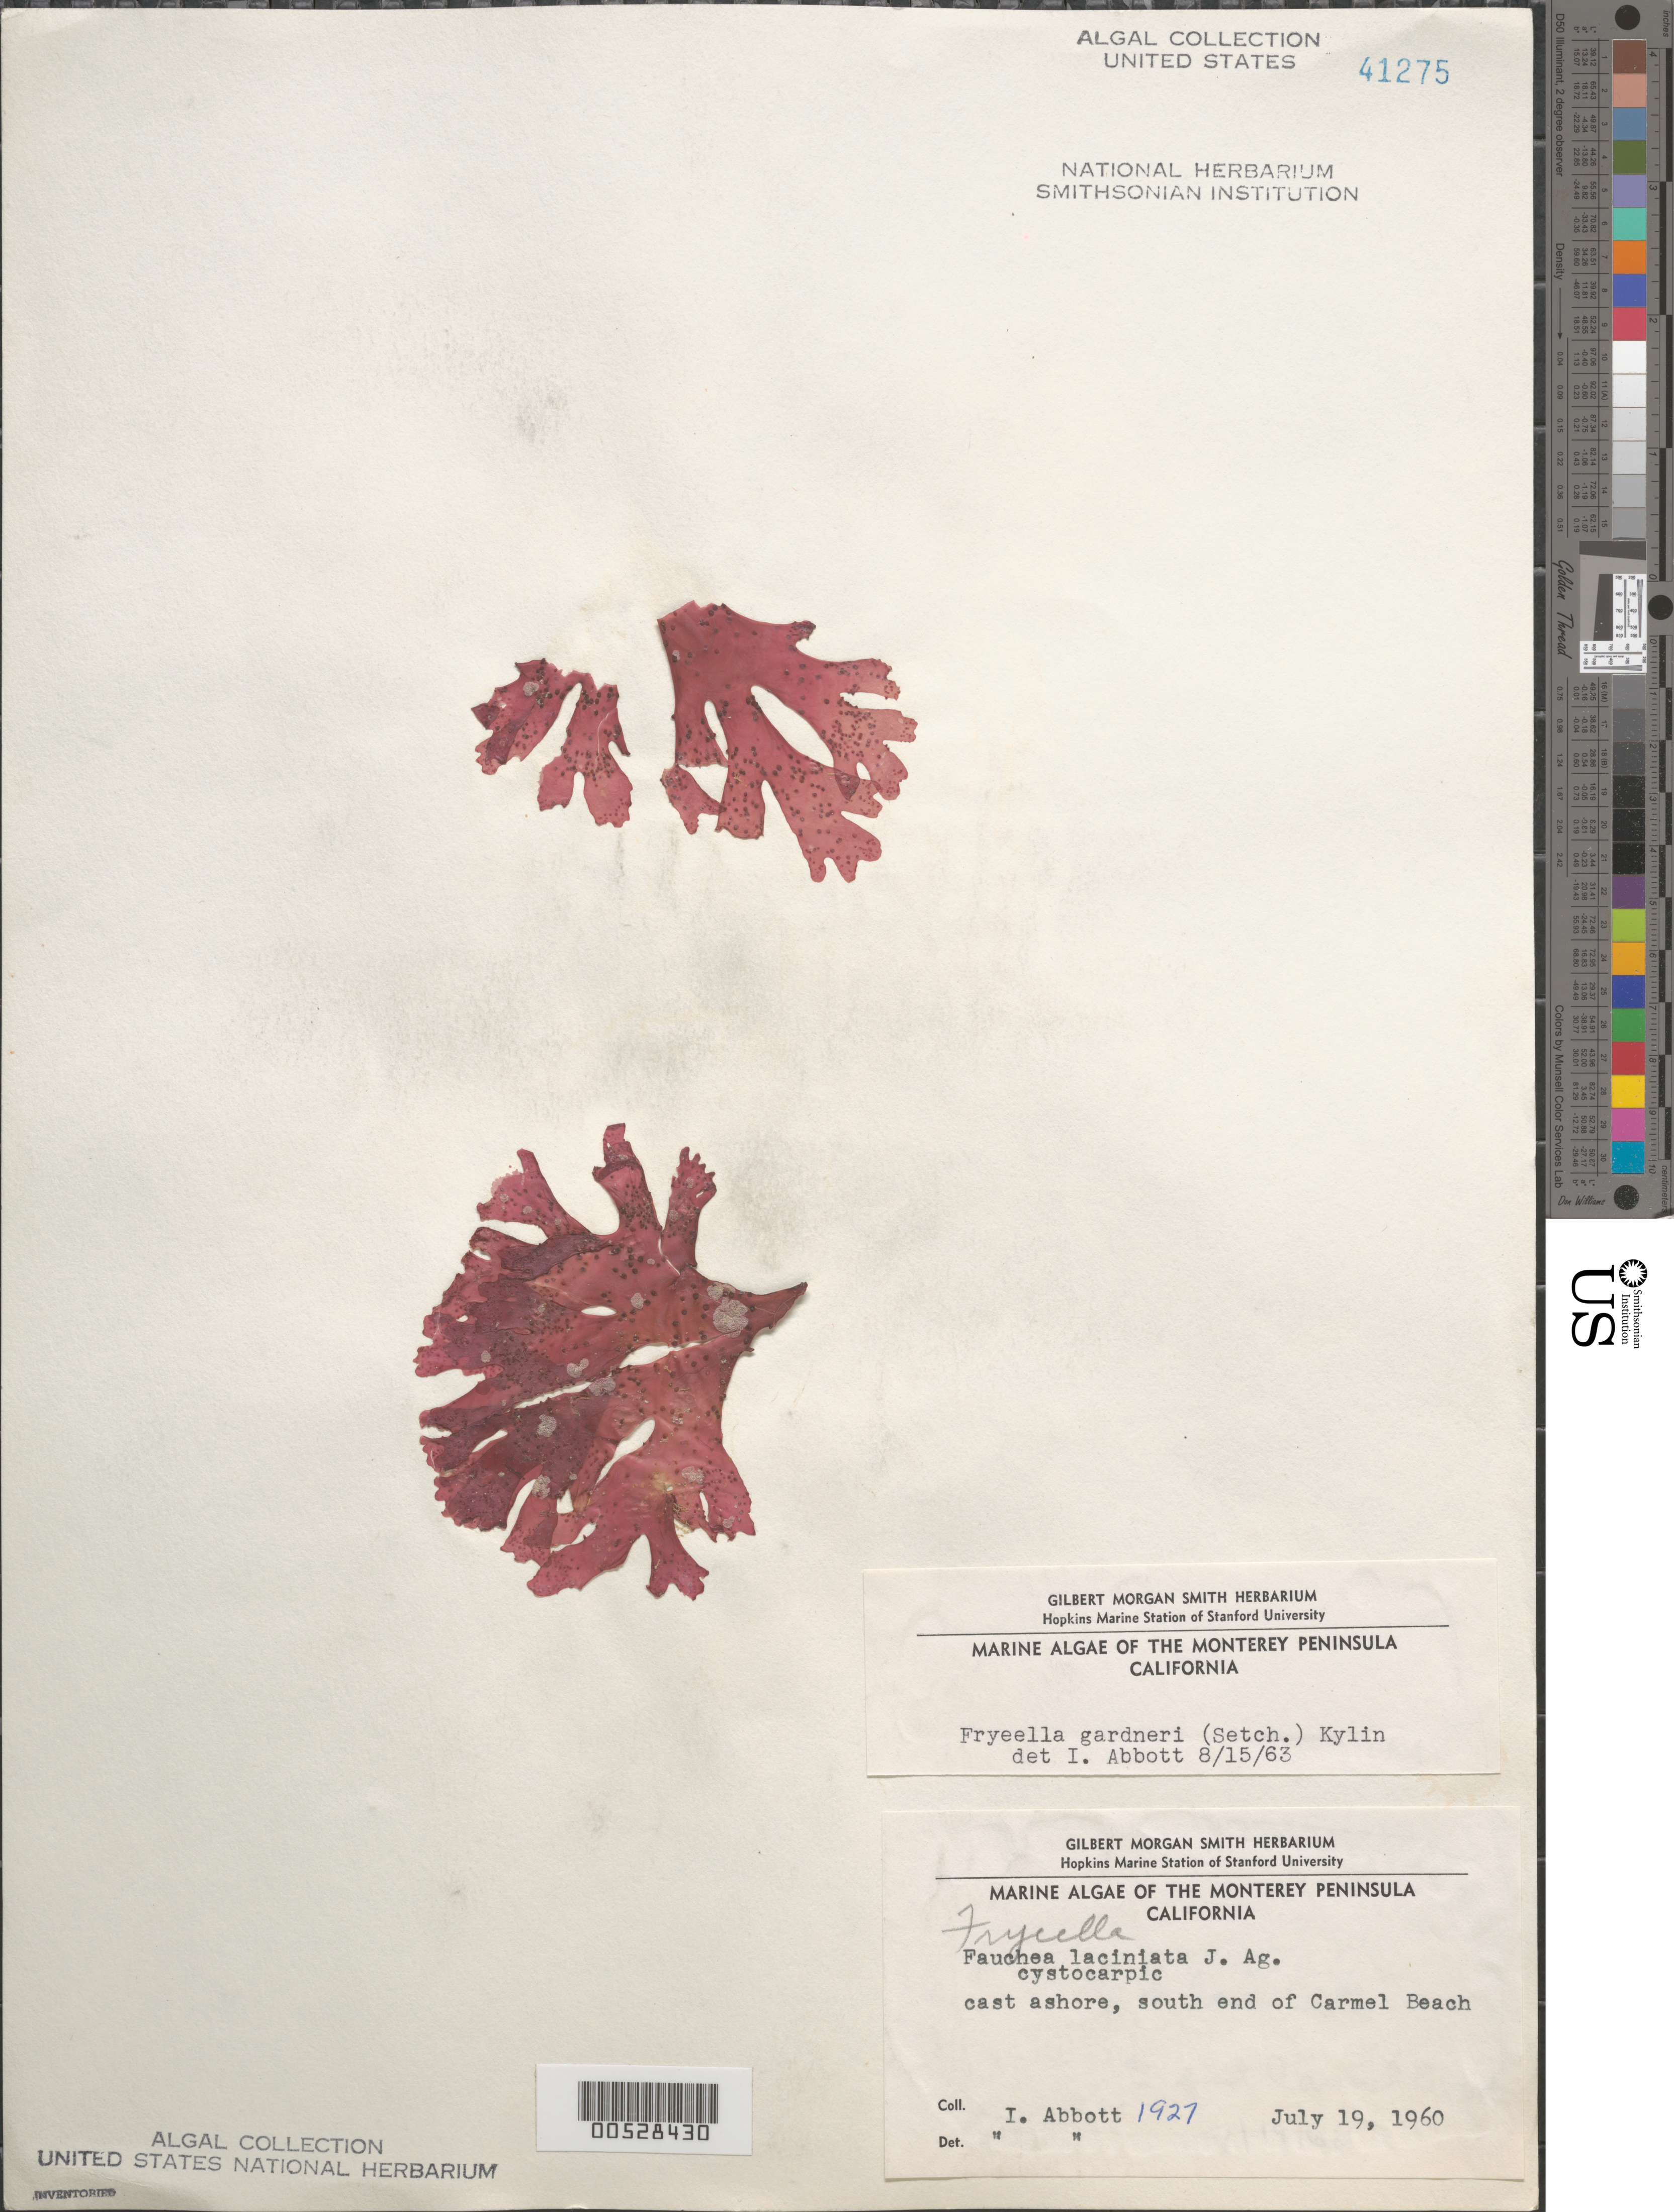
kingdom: Plantae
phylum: Rhodophyta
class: Florideophyceae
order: Rhodymeniales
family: Fryeellaceae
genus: Fryeella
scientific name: Fryeella gardneri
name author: (Setch.) Kylin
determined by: Abbott, Isabella A.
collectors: I. A. Abbott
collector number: IAA 1927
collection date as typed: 19 Jul 1960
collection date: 1960-07-19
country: United States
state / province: California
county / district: Monterey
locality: Carmel Beach, south end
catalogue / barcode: US 41275